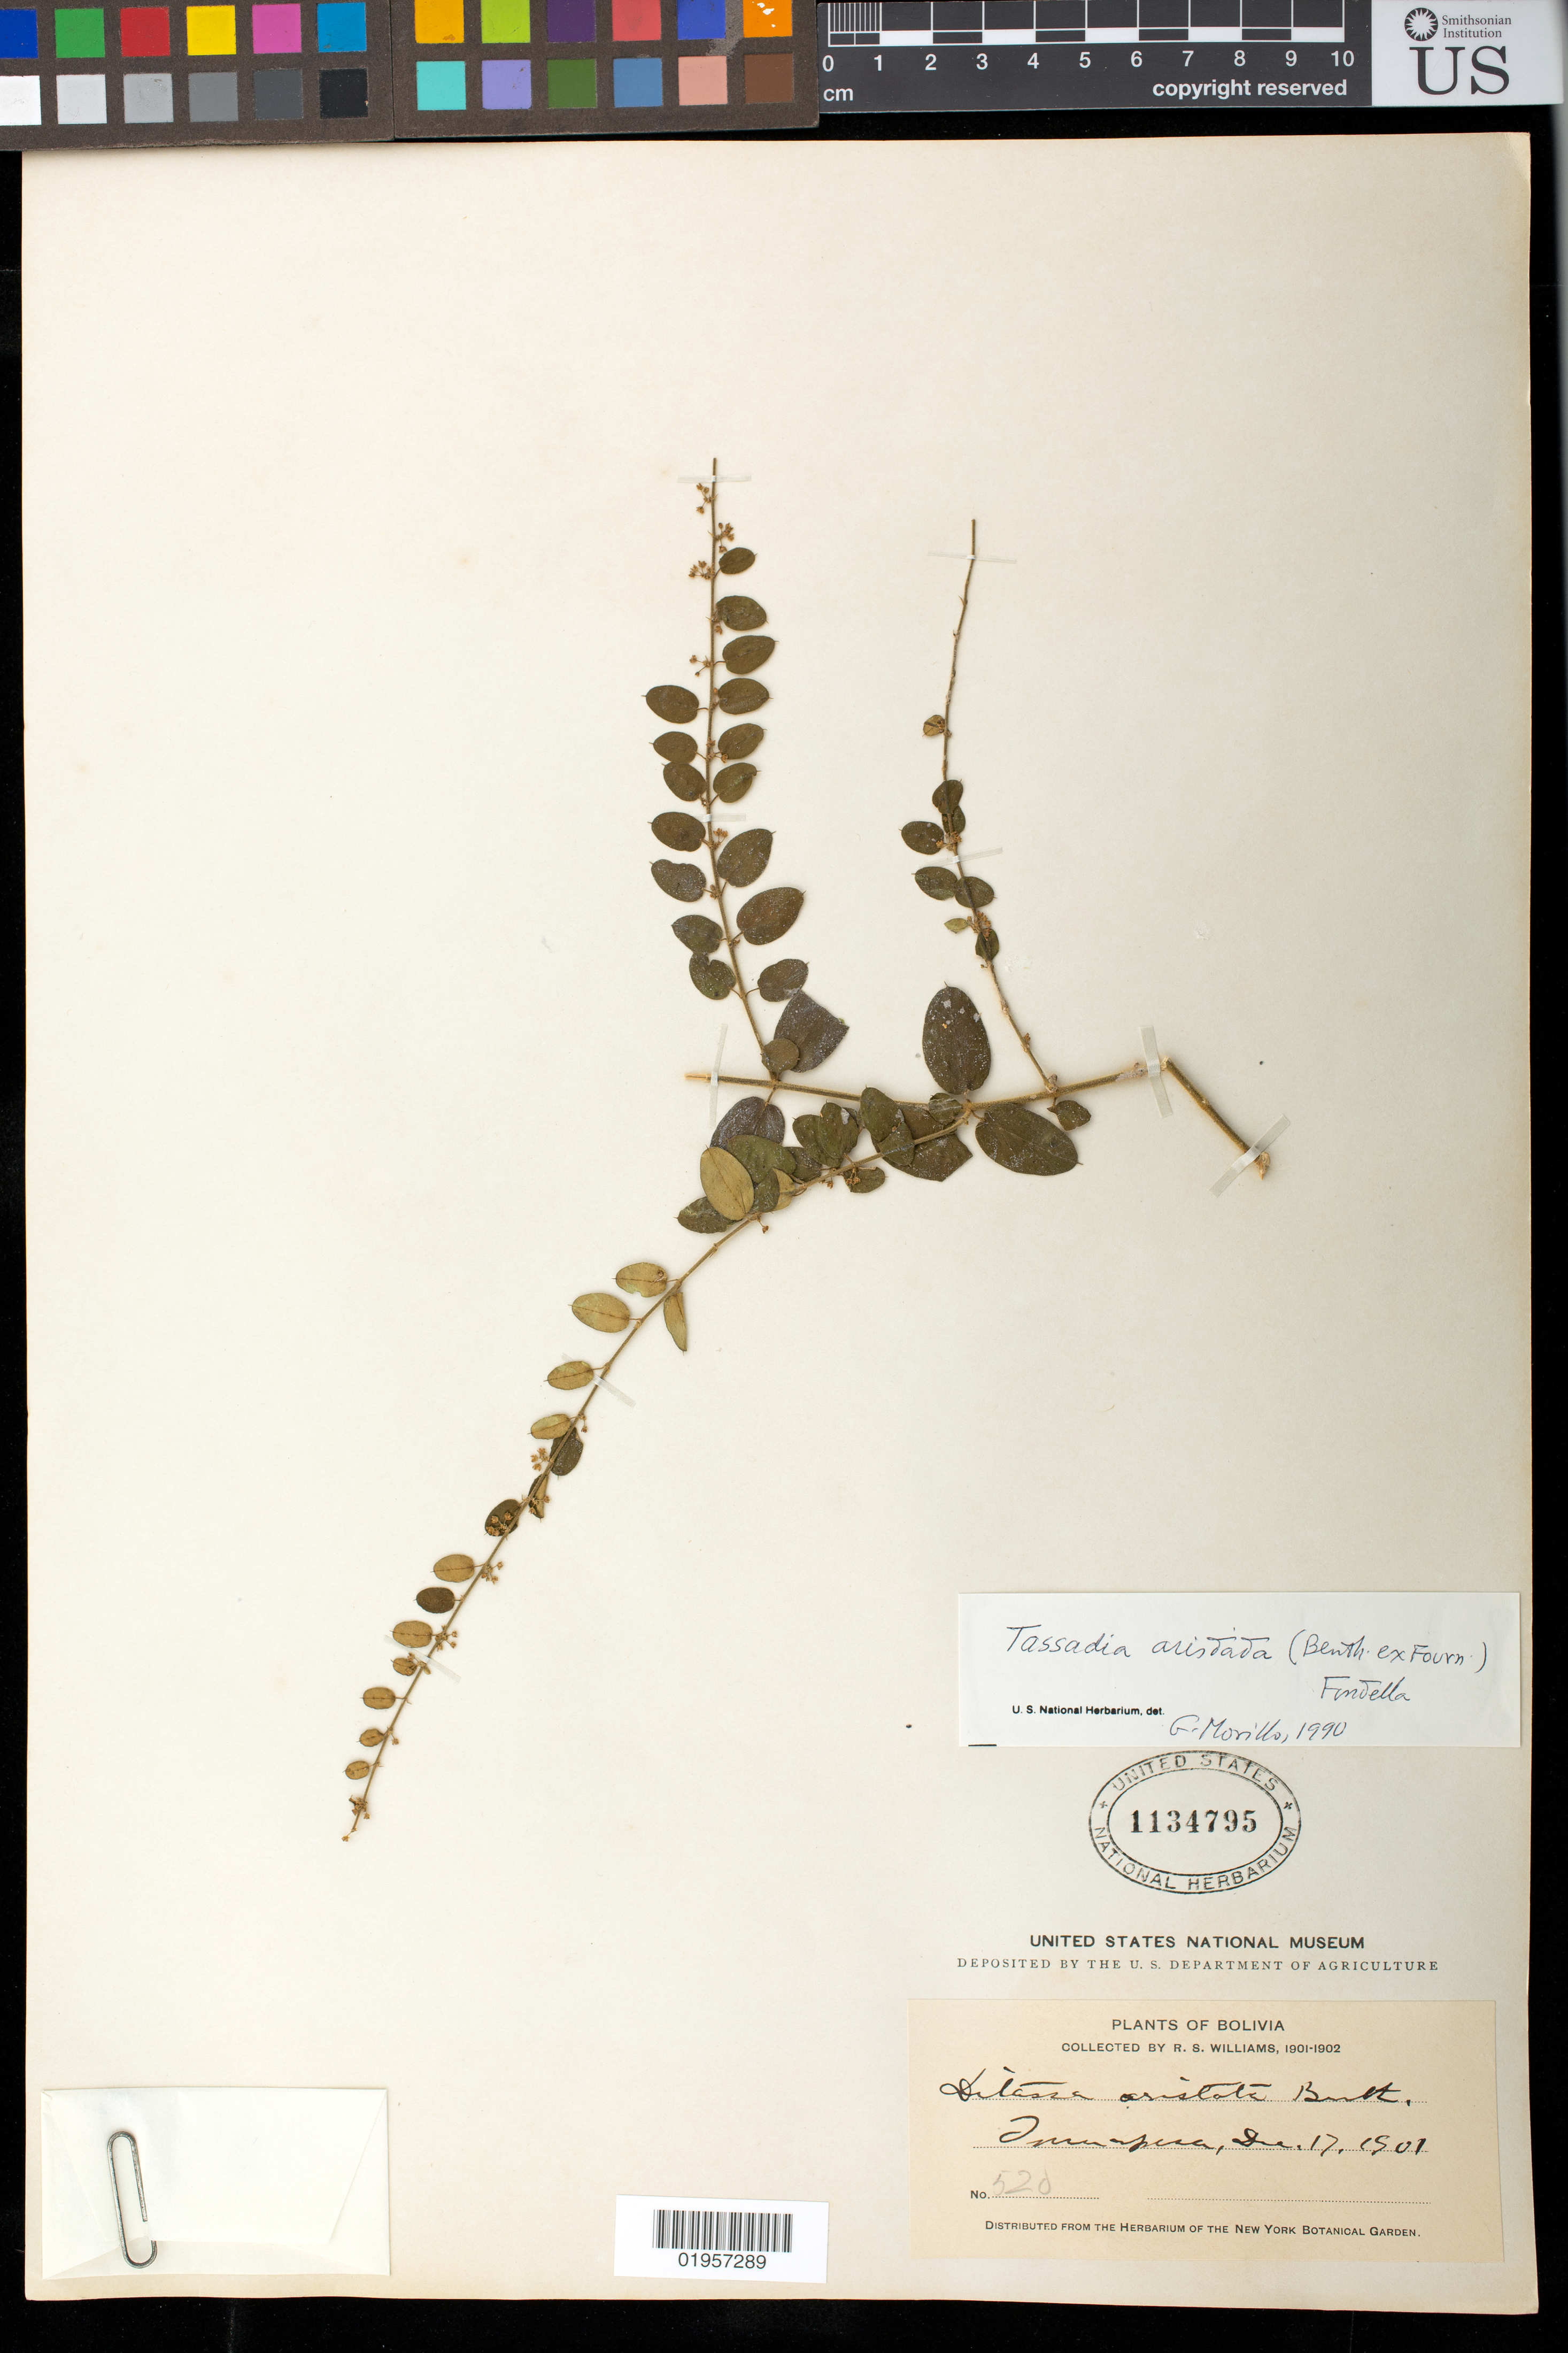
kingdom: Plantae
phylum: Tracheophyta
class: Magnoliopsida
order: Gentianales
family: Apocynaceae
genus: Tassadia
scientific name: Tassadia aristata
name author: (Benth. ex E. Fourn.) Fontella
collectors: R. S. Williams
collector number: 520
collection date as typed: Dec. 17, 1901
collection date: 1901-12-17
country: Bolivia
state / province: La Paz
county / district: Iturralde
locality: Tumupasa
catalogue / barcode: US 1134795